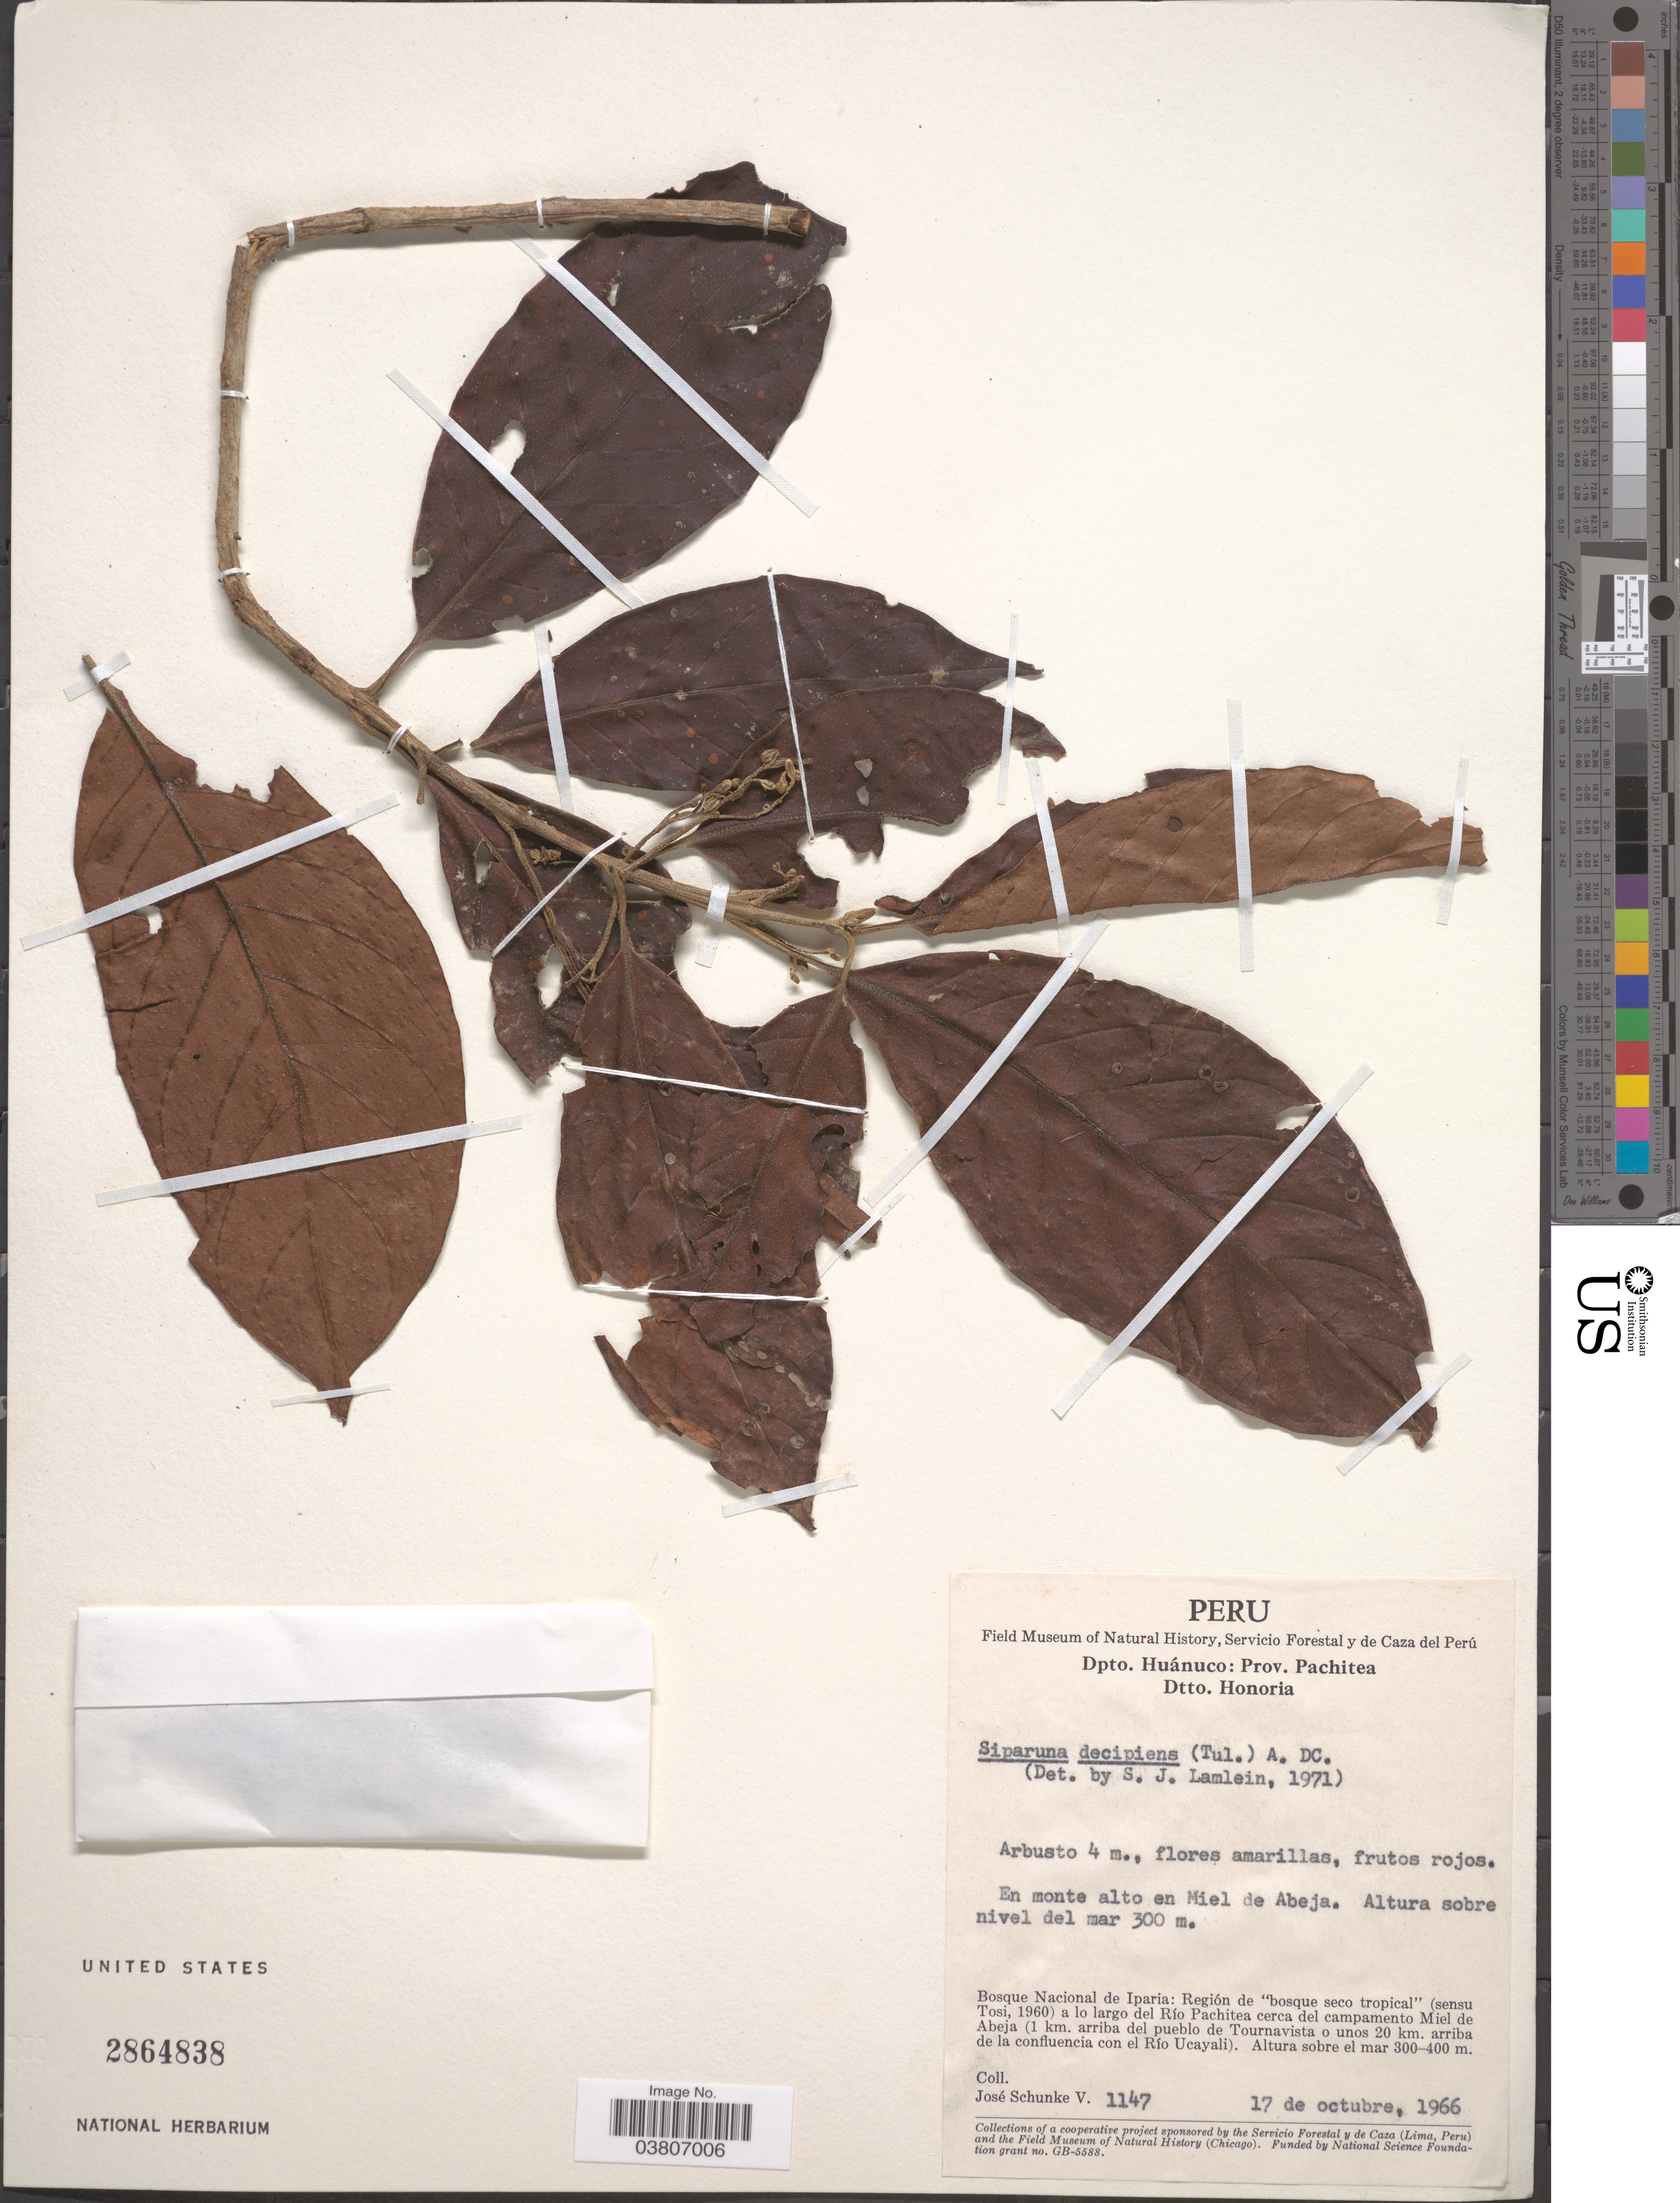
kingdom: Plantae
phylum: Tracheophyta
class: Magnoliopsida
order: Laurales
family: Siparunaceae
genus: Siparuna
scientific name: Siparuna decipiens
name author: (Tul.) A. DC.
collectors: J. Schunke Vigo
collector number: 1147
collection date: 1966-10-17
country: Peru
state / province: Huánuco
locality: Dpto. Huáncuo: Prov. Pachitea Dtto. Honoria. En monte alto en Miel de Abeja. Bosque Nacional de Iparia: Regíon de 'bosque seco tropical' (sensu Tosi, 1960) a lo largo del Río Pachitea cerca del campamento Miel de Abeja (1 km. arriba del pueblo de Tournavista o unos 20 km. arriba de la confluencia con el Río Ucayali).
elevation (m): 300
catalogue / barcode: US 2864838